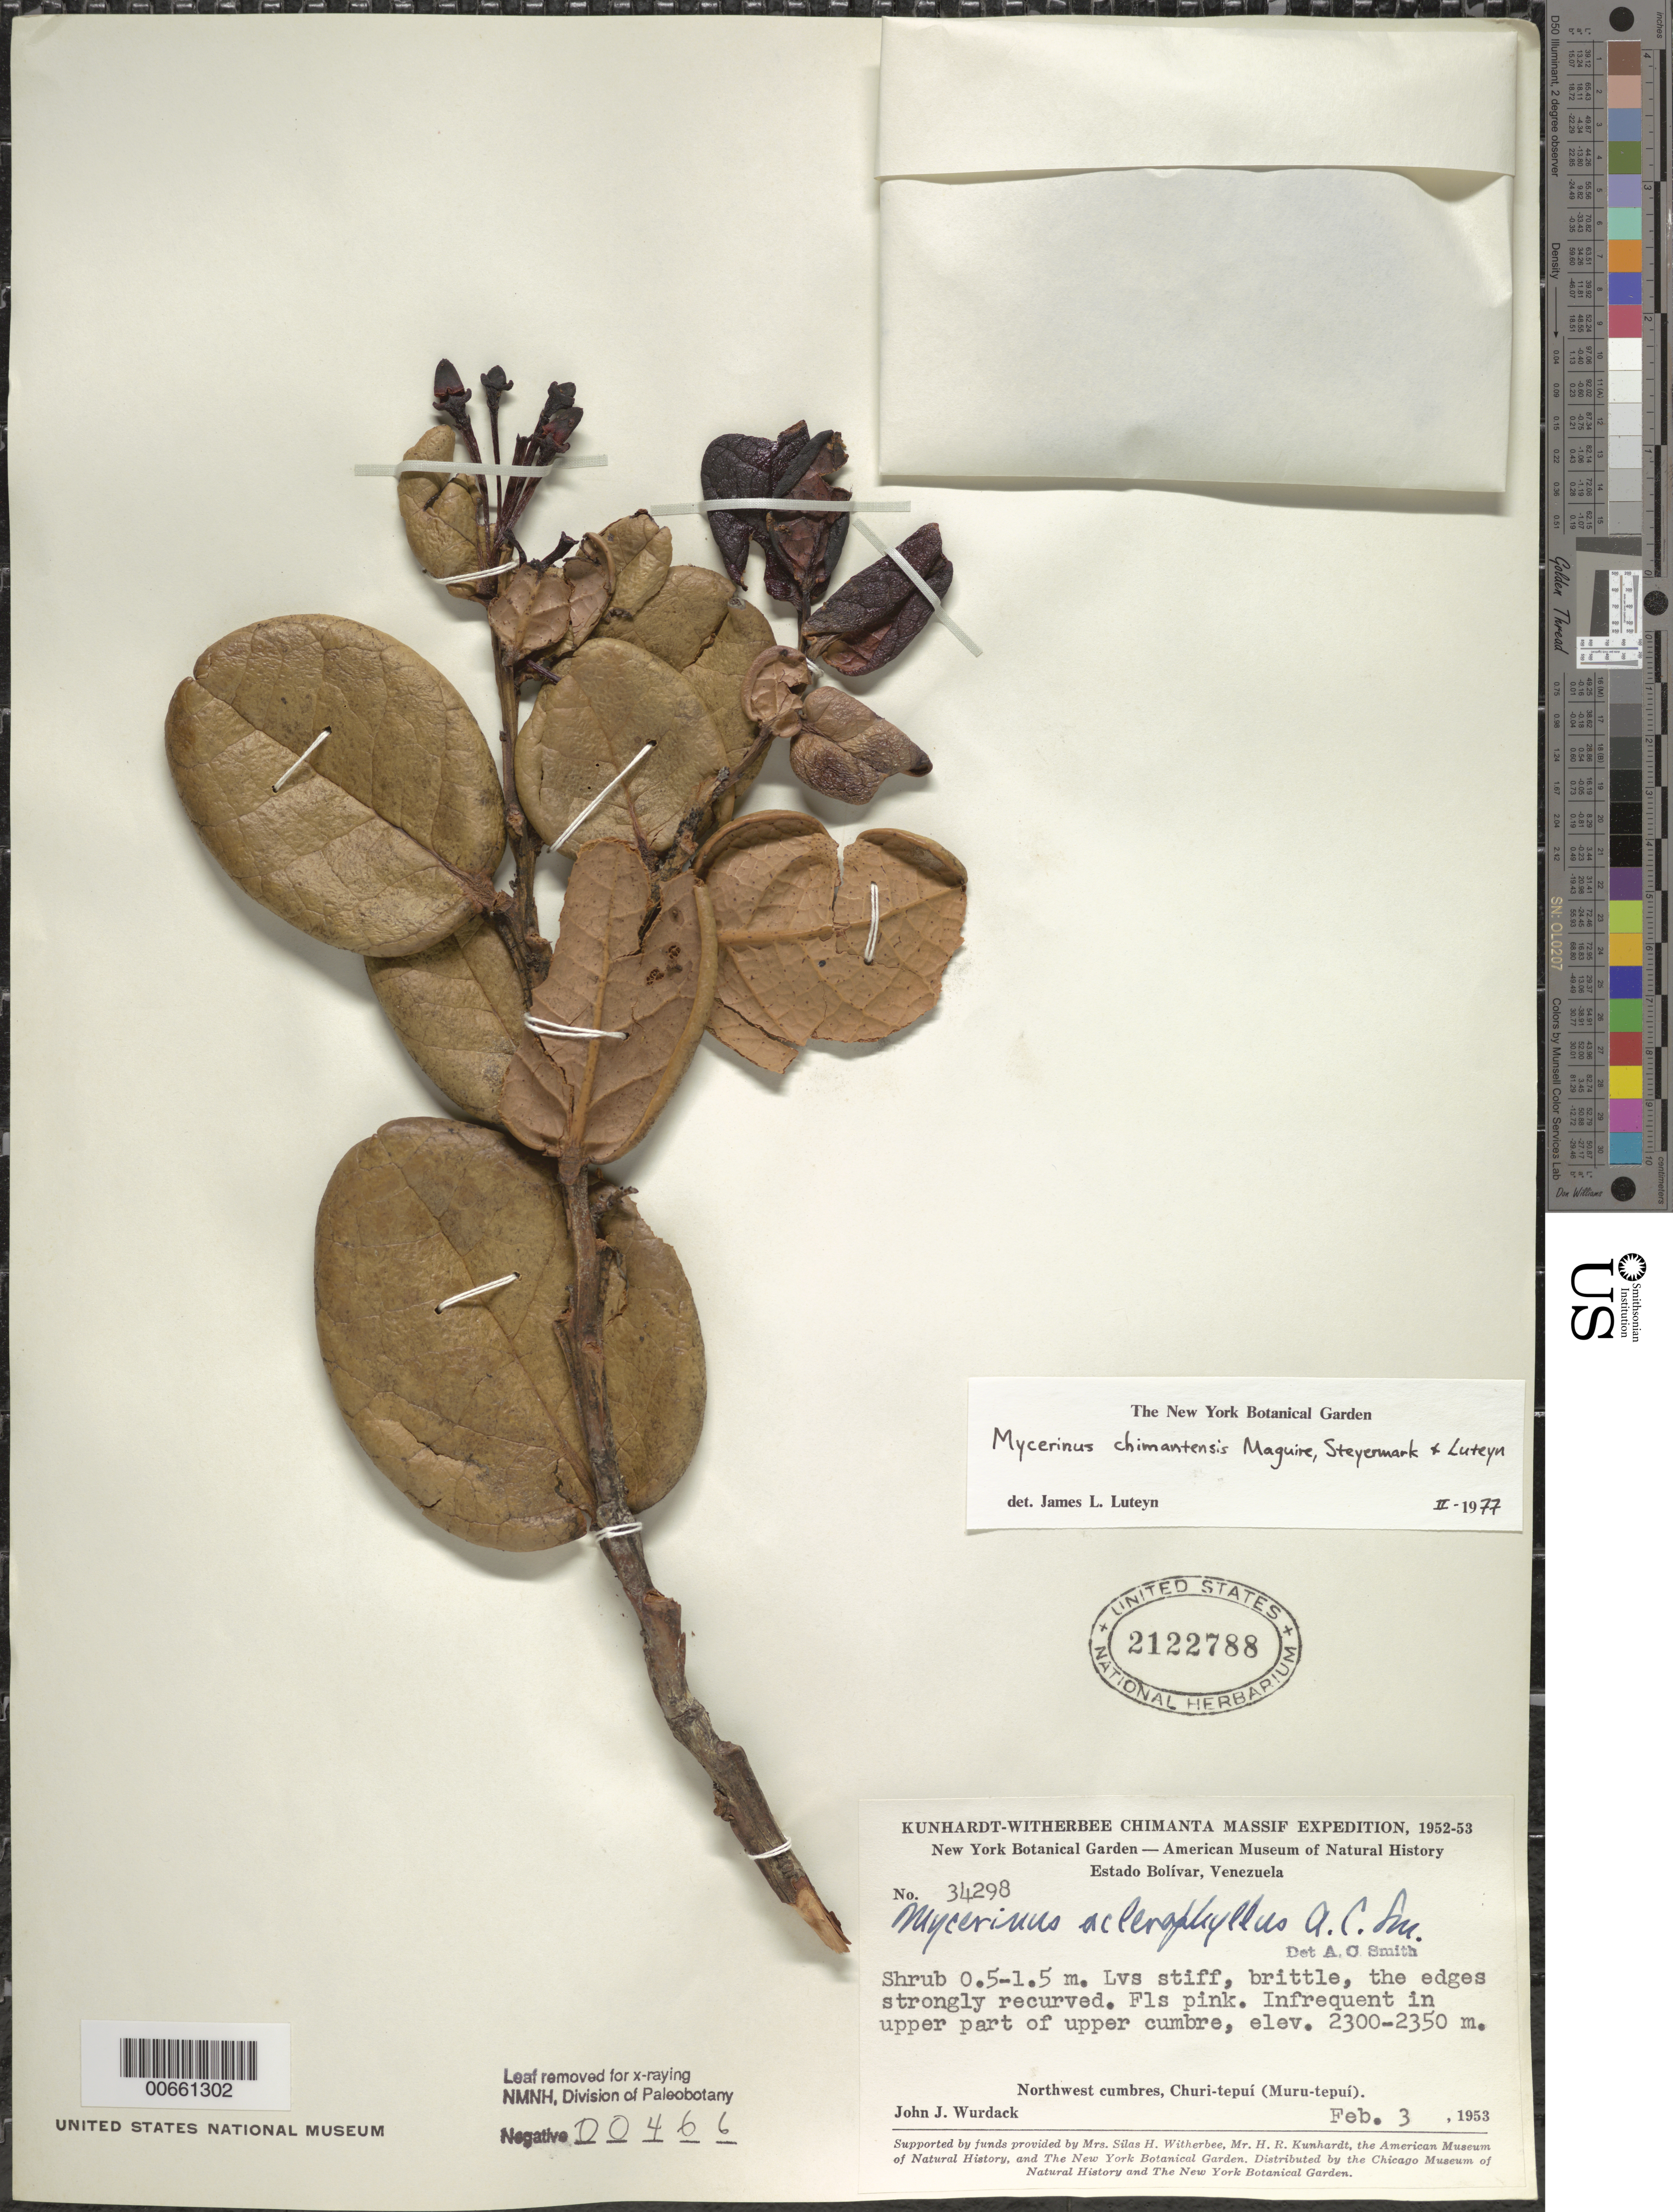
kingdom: Plantae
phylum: Tracheophyta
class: Magnoliopsida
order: Ericales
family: Ericaceae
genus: Mycerinus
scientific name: Mycerinus chimantensis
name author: Maguire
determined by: Luteyn, J. L.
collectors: J. J. Wurdack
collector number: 34298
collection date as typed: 3-Feb-53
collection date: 1953-02-03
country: Venezuela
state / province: Bolívar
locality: Churi-tepuí (Muru-tepuí)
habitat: Upper cumbre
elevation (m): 2300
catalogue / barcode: US 2122788